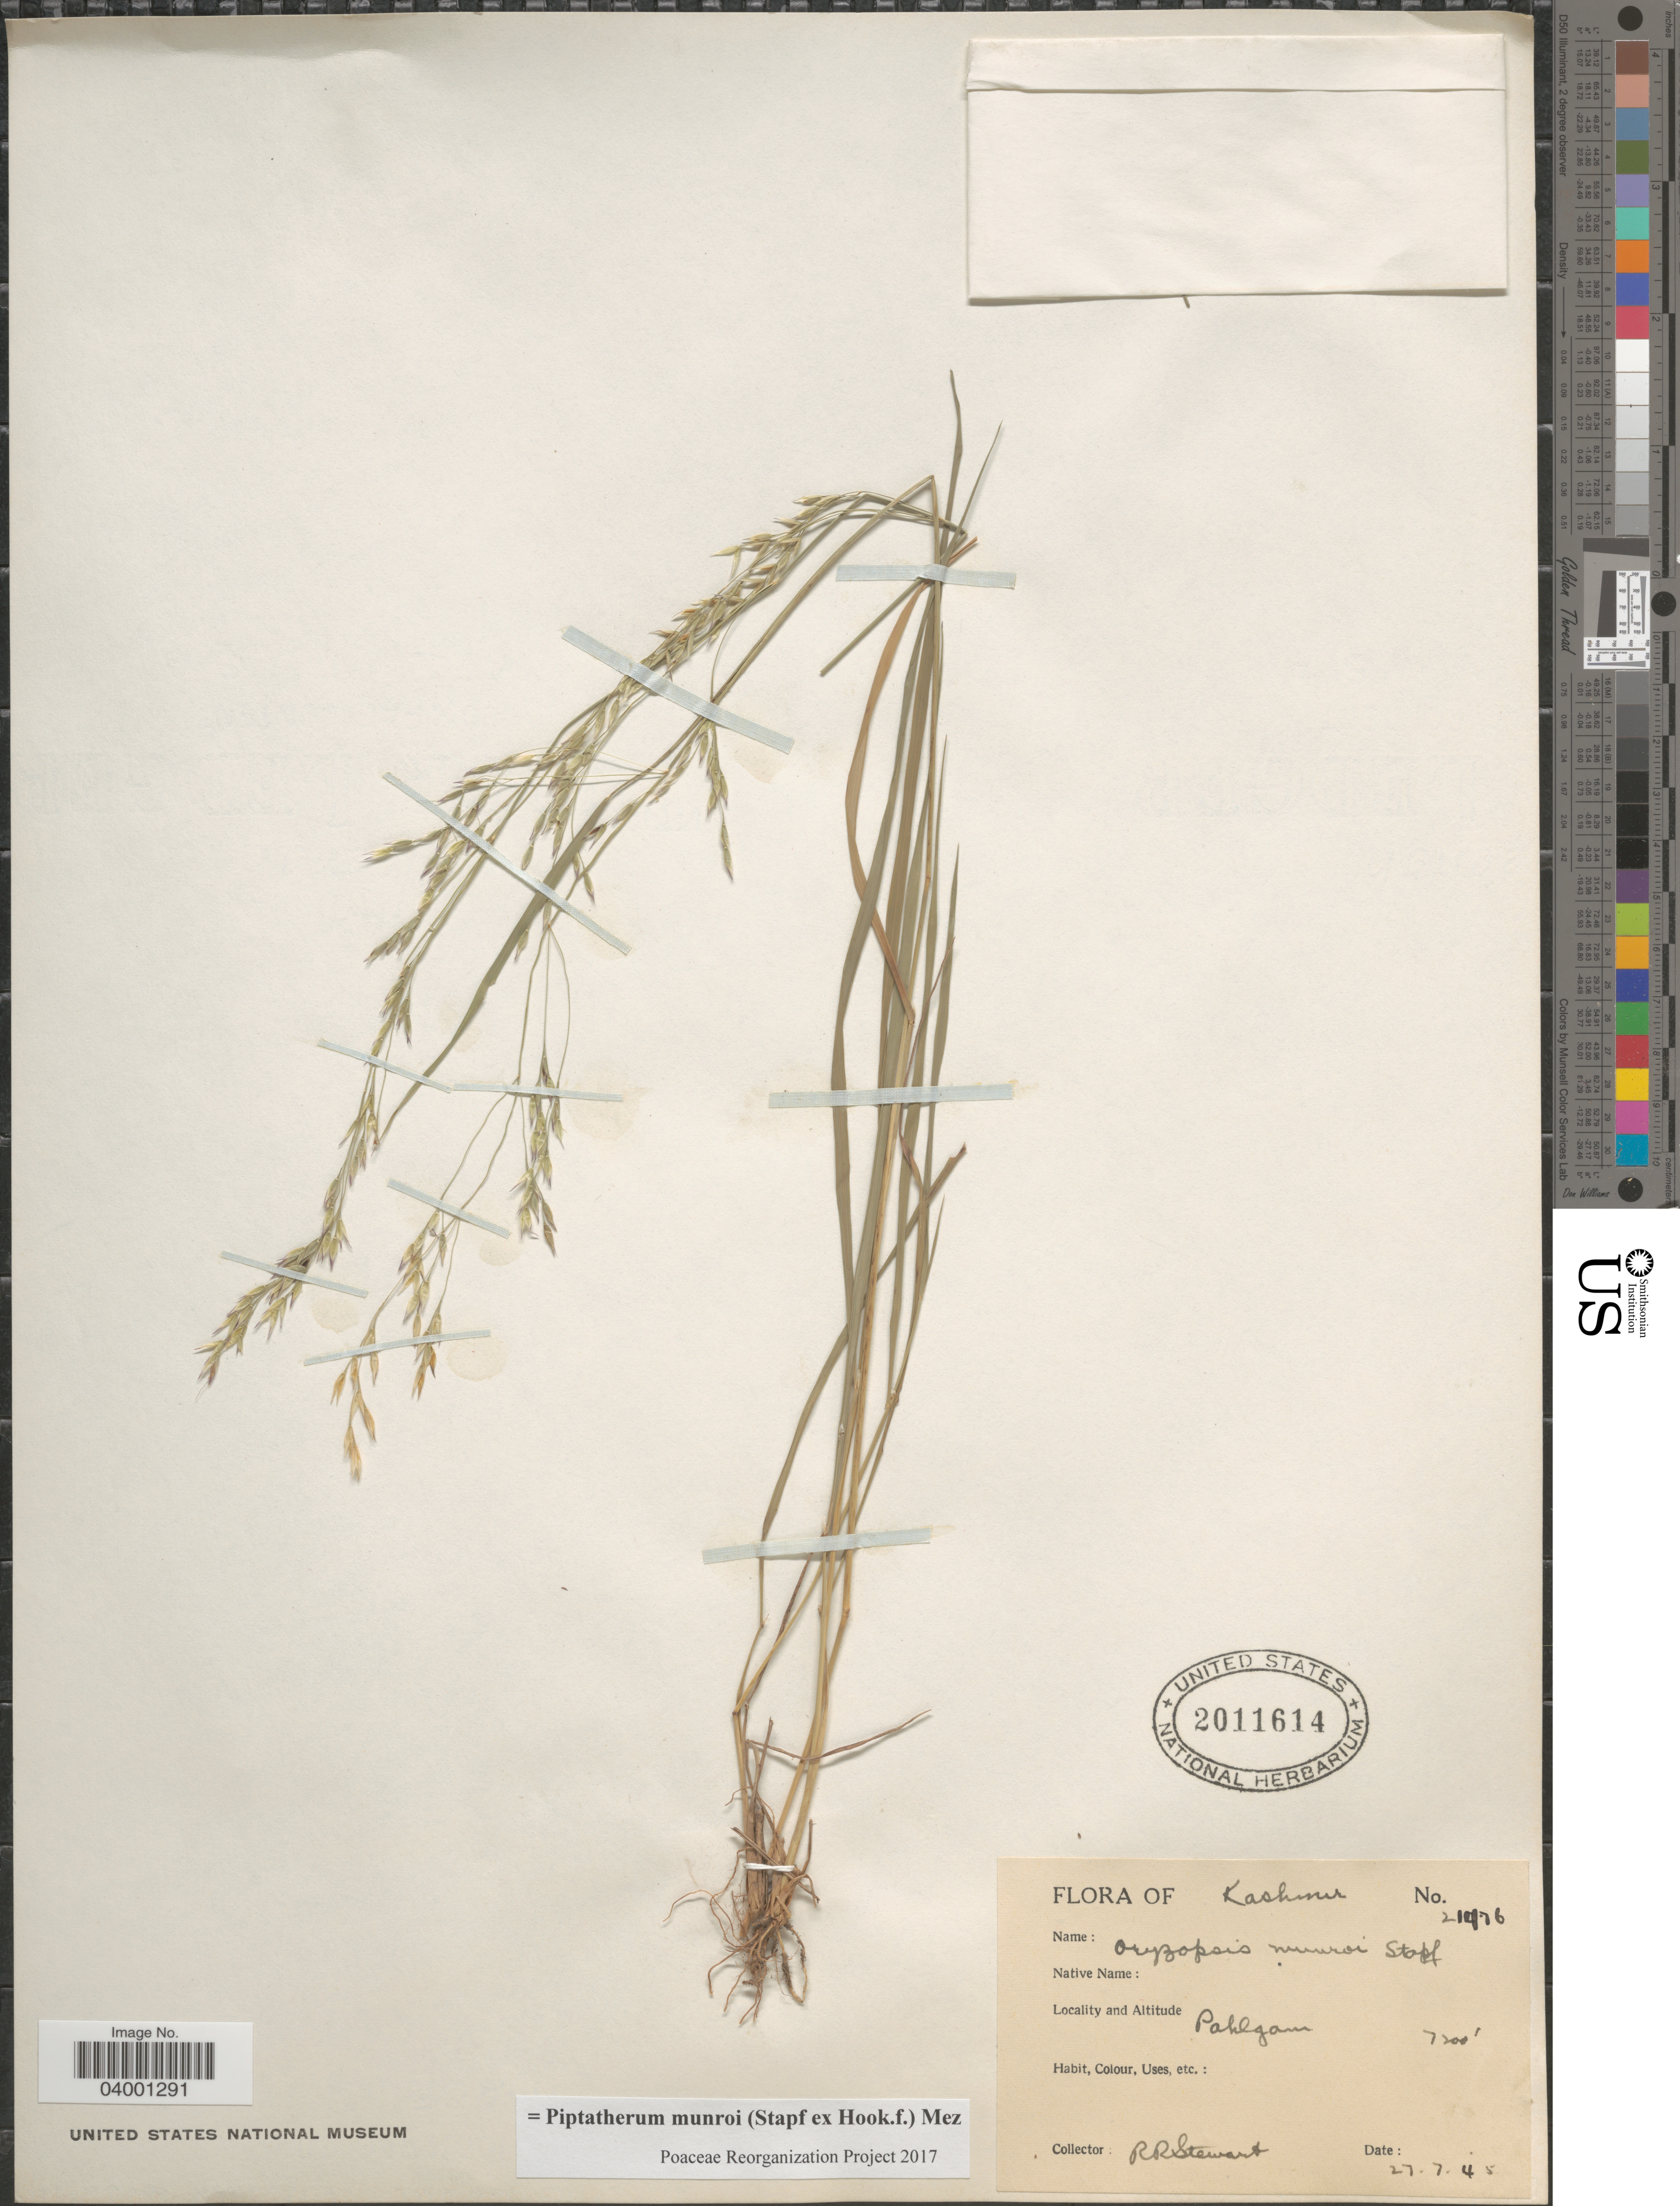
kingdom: Plantae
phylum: Tracheophyta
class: Liliopsida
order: Poales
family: Poaceae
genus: Piptatherum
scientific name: Piptatherum munroi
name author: (Stapf) Mez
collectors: R. Stewart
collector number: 21476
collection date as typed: Transcribed d/m/y: 27/7/45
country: India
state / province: Jammu and Kashmir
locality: Kashmir. Pahlgam.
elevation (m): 2195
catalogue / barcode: US 2011614